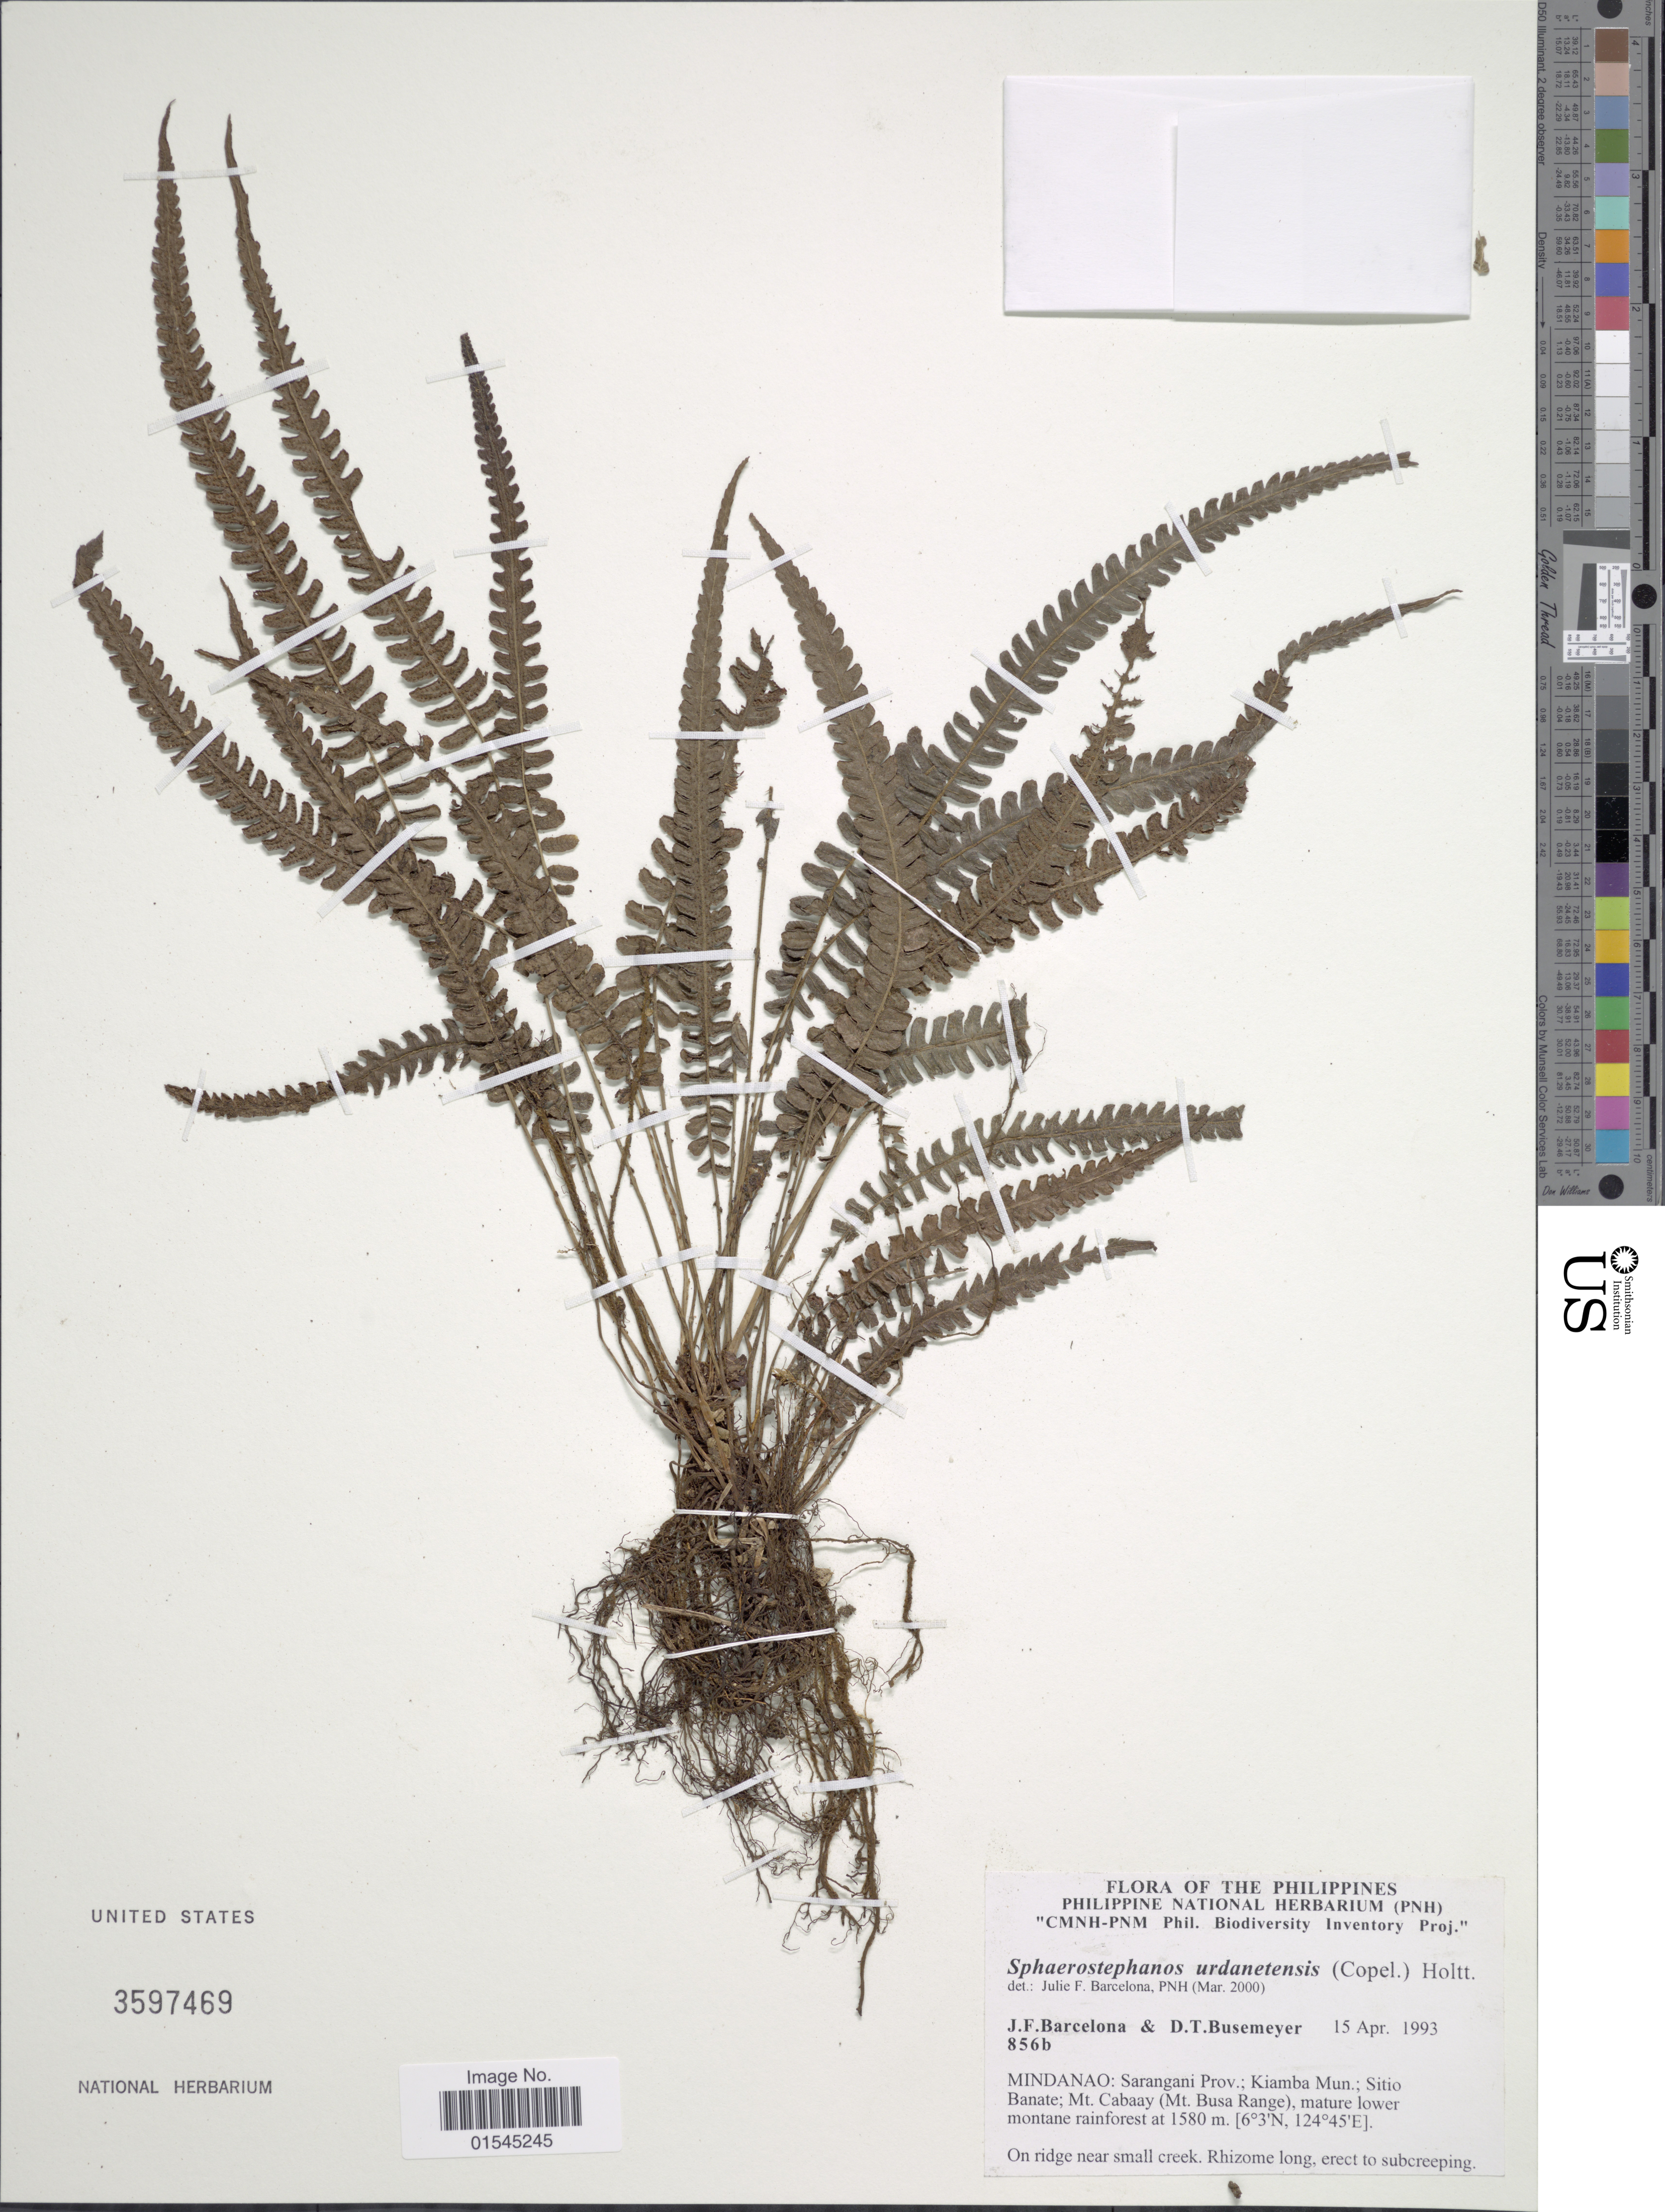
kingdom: Plantae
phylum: Tracheophyta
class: Polypodiopsida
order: Polypodiales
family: Thelypteridaceae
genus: Sphaerostephanos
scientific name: Sphaerostephanos urdanetensis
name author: Holttum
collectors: J. F. Barcelona & D. Busemeyer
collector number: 856b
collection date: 1993-04-15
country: Philippines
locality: Mindanao: sarangani Prov.; Kiamba Mun.; Sitio Banate; Mt. Cabaay (Mt. Busa range)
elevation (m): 1580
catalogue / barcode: US 3597469